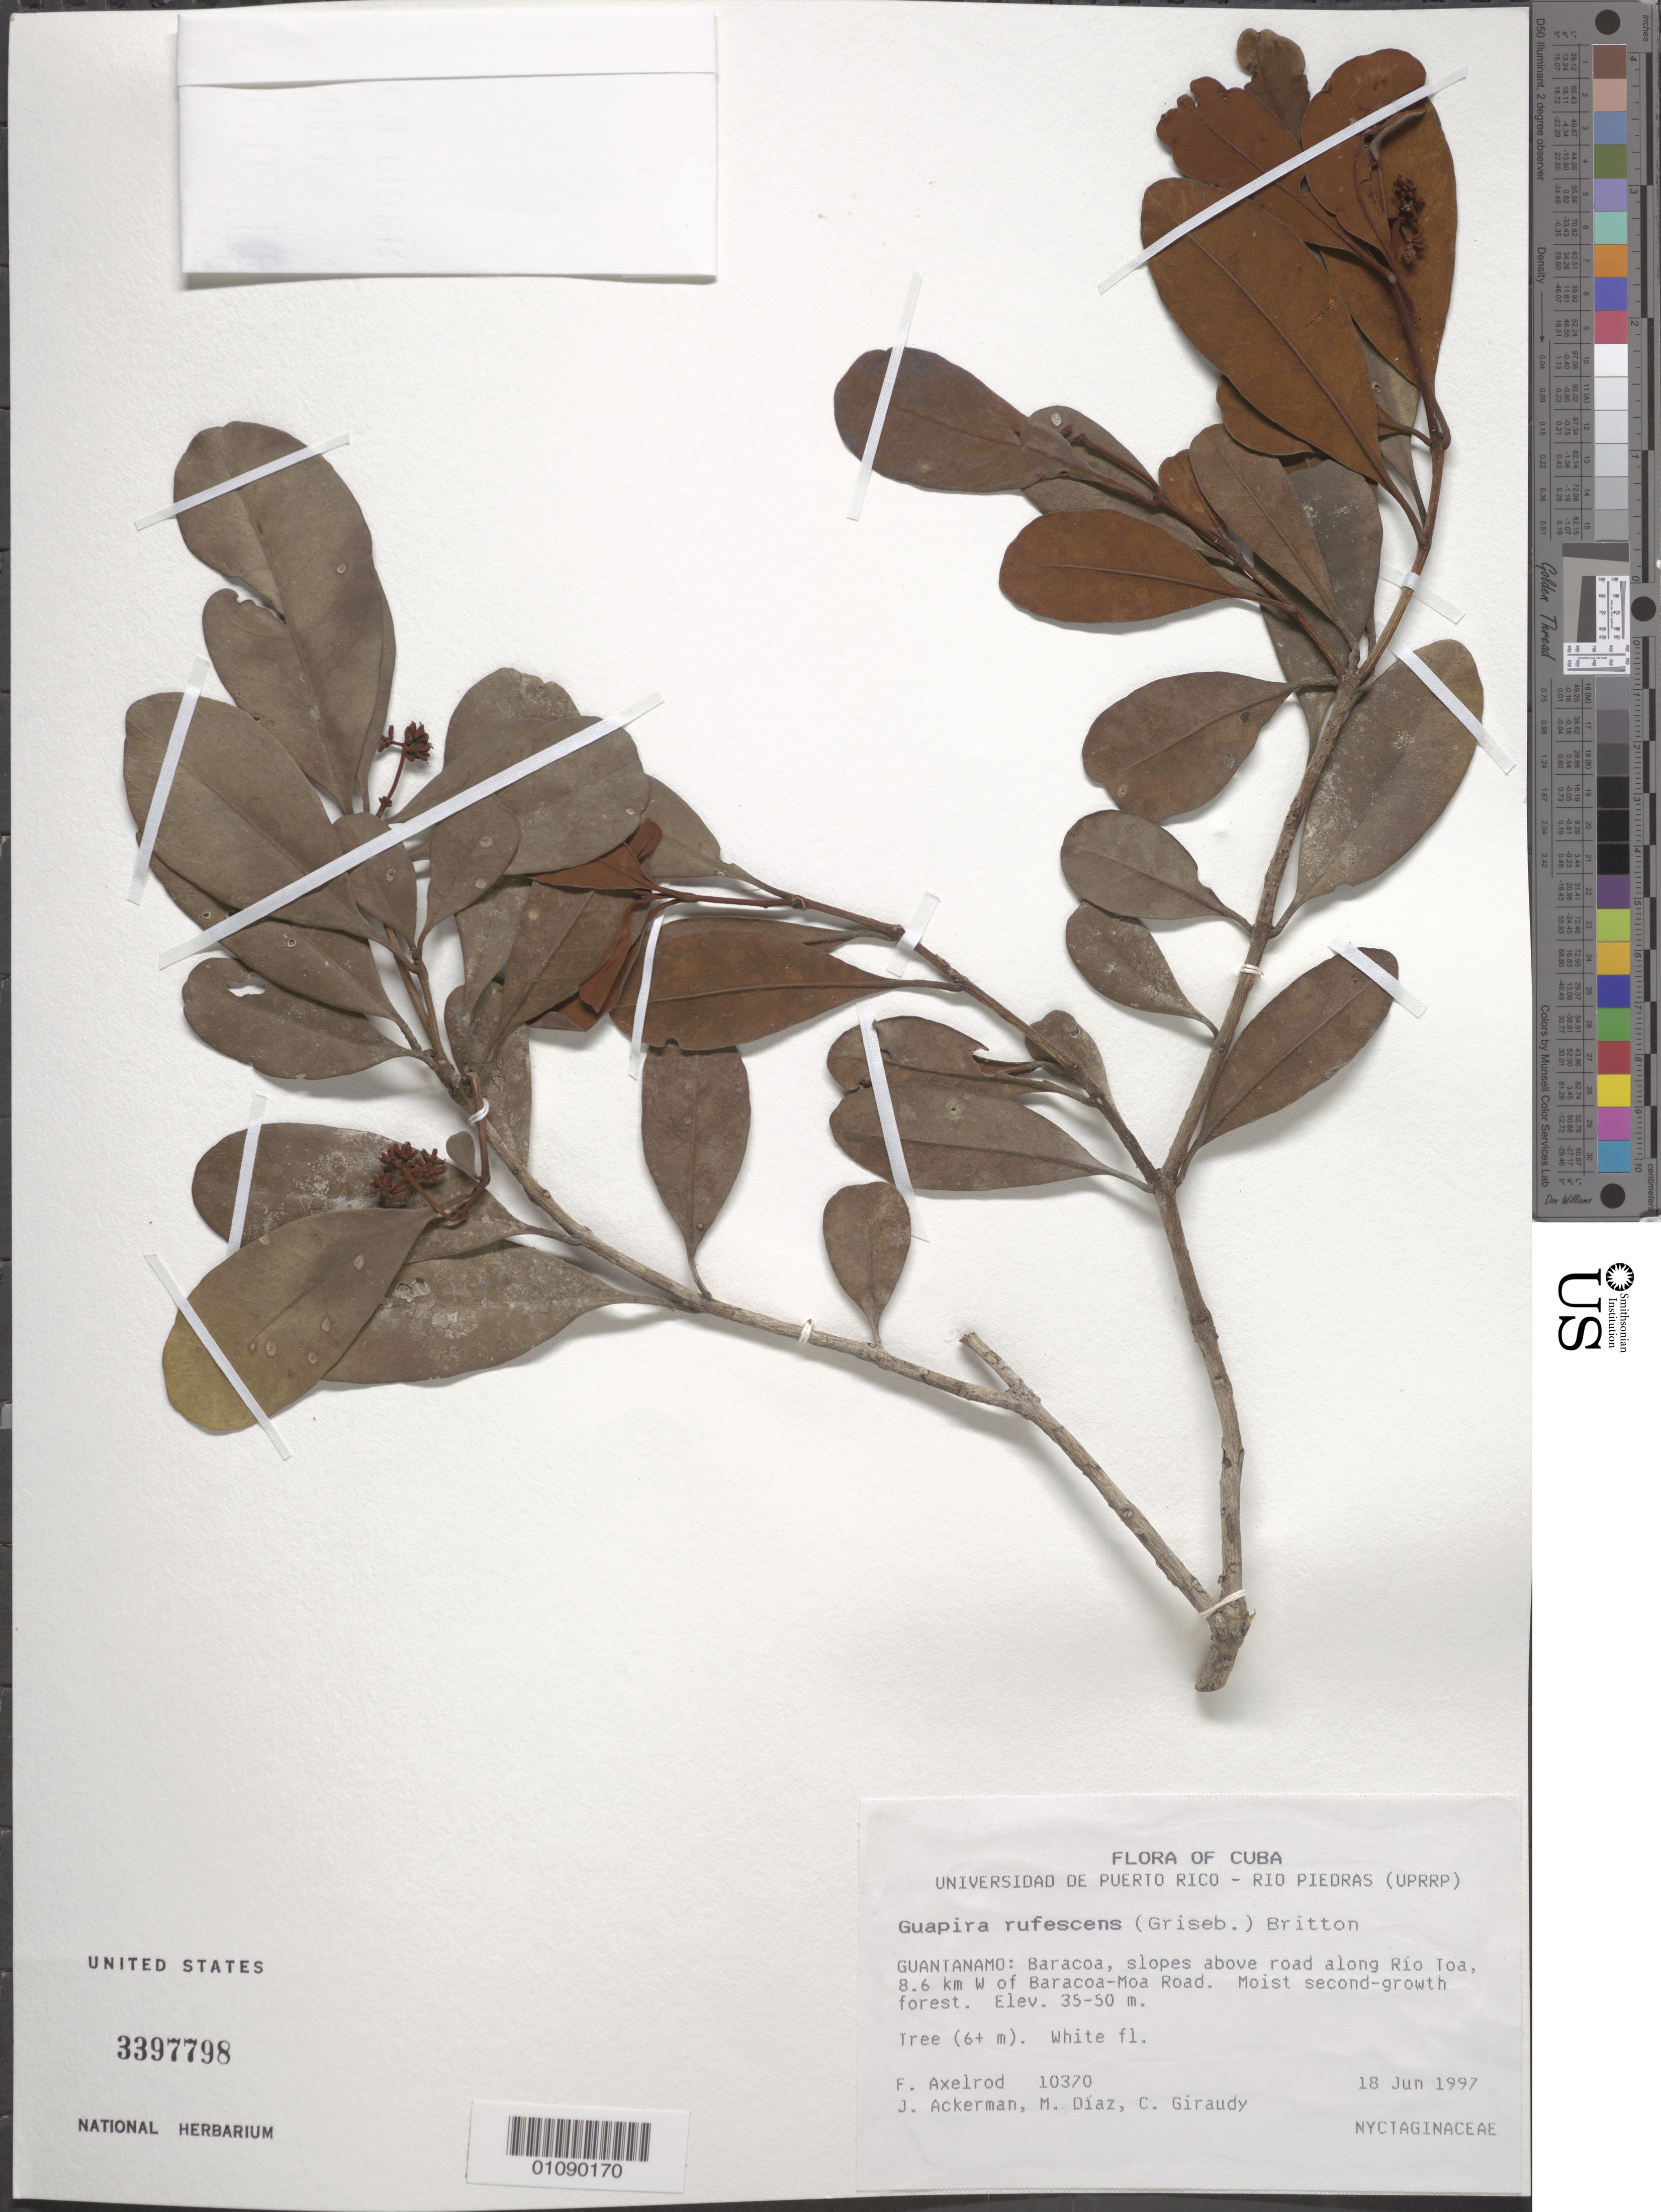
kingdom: Plantae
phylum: Tracheophyta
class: Magnoliopsida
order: Caryophyllales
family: Nyctaginaceae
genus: Guapira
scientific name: Guapira rufescens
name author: (Griseb.) Lundell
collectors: F. S. Axelrod & J. D. Ackerman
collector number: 10370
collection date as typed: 18 Jun 1997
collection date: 1997-06-18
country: Cuba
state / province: Guantánamo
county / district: Baracoa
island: Cuba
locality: Guantánamo: Baracoa, slopes above road along Rio Ioa 8 6 km W of Baracoa-Moa Road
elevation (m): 11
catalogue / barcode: US 3397798